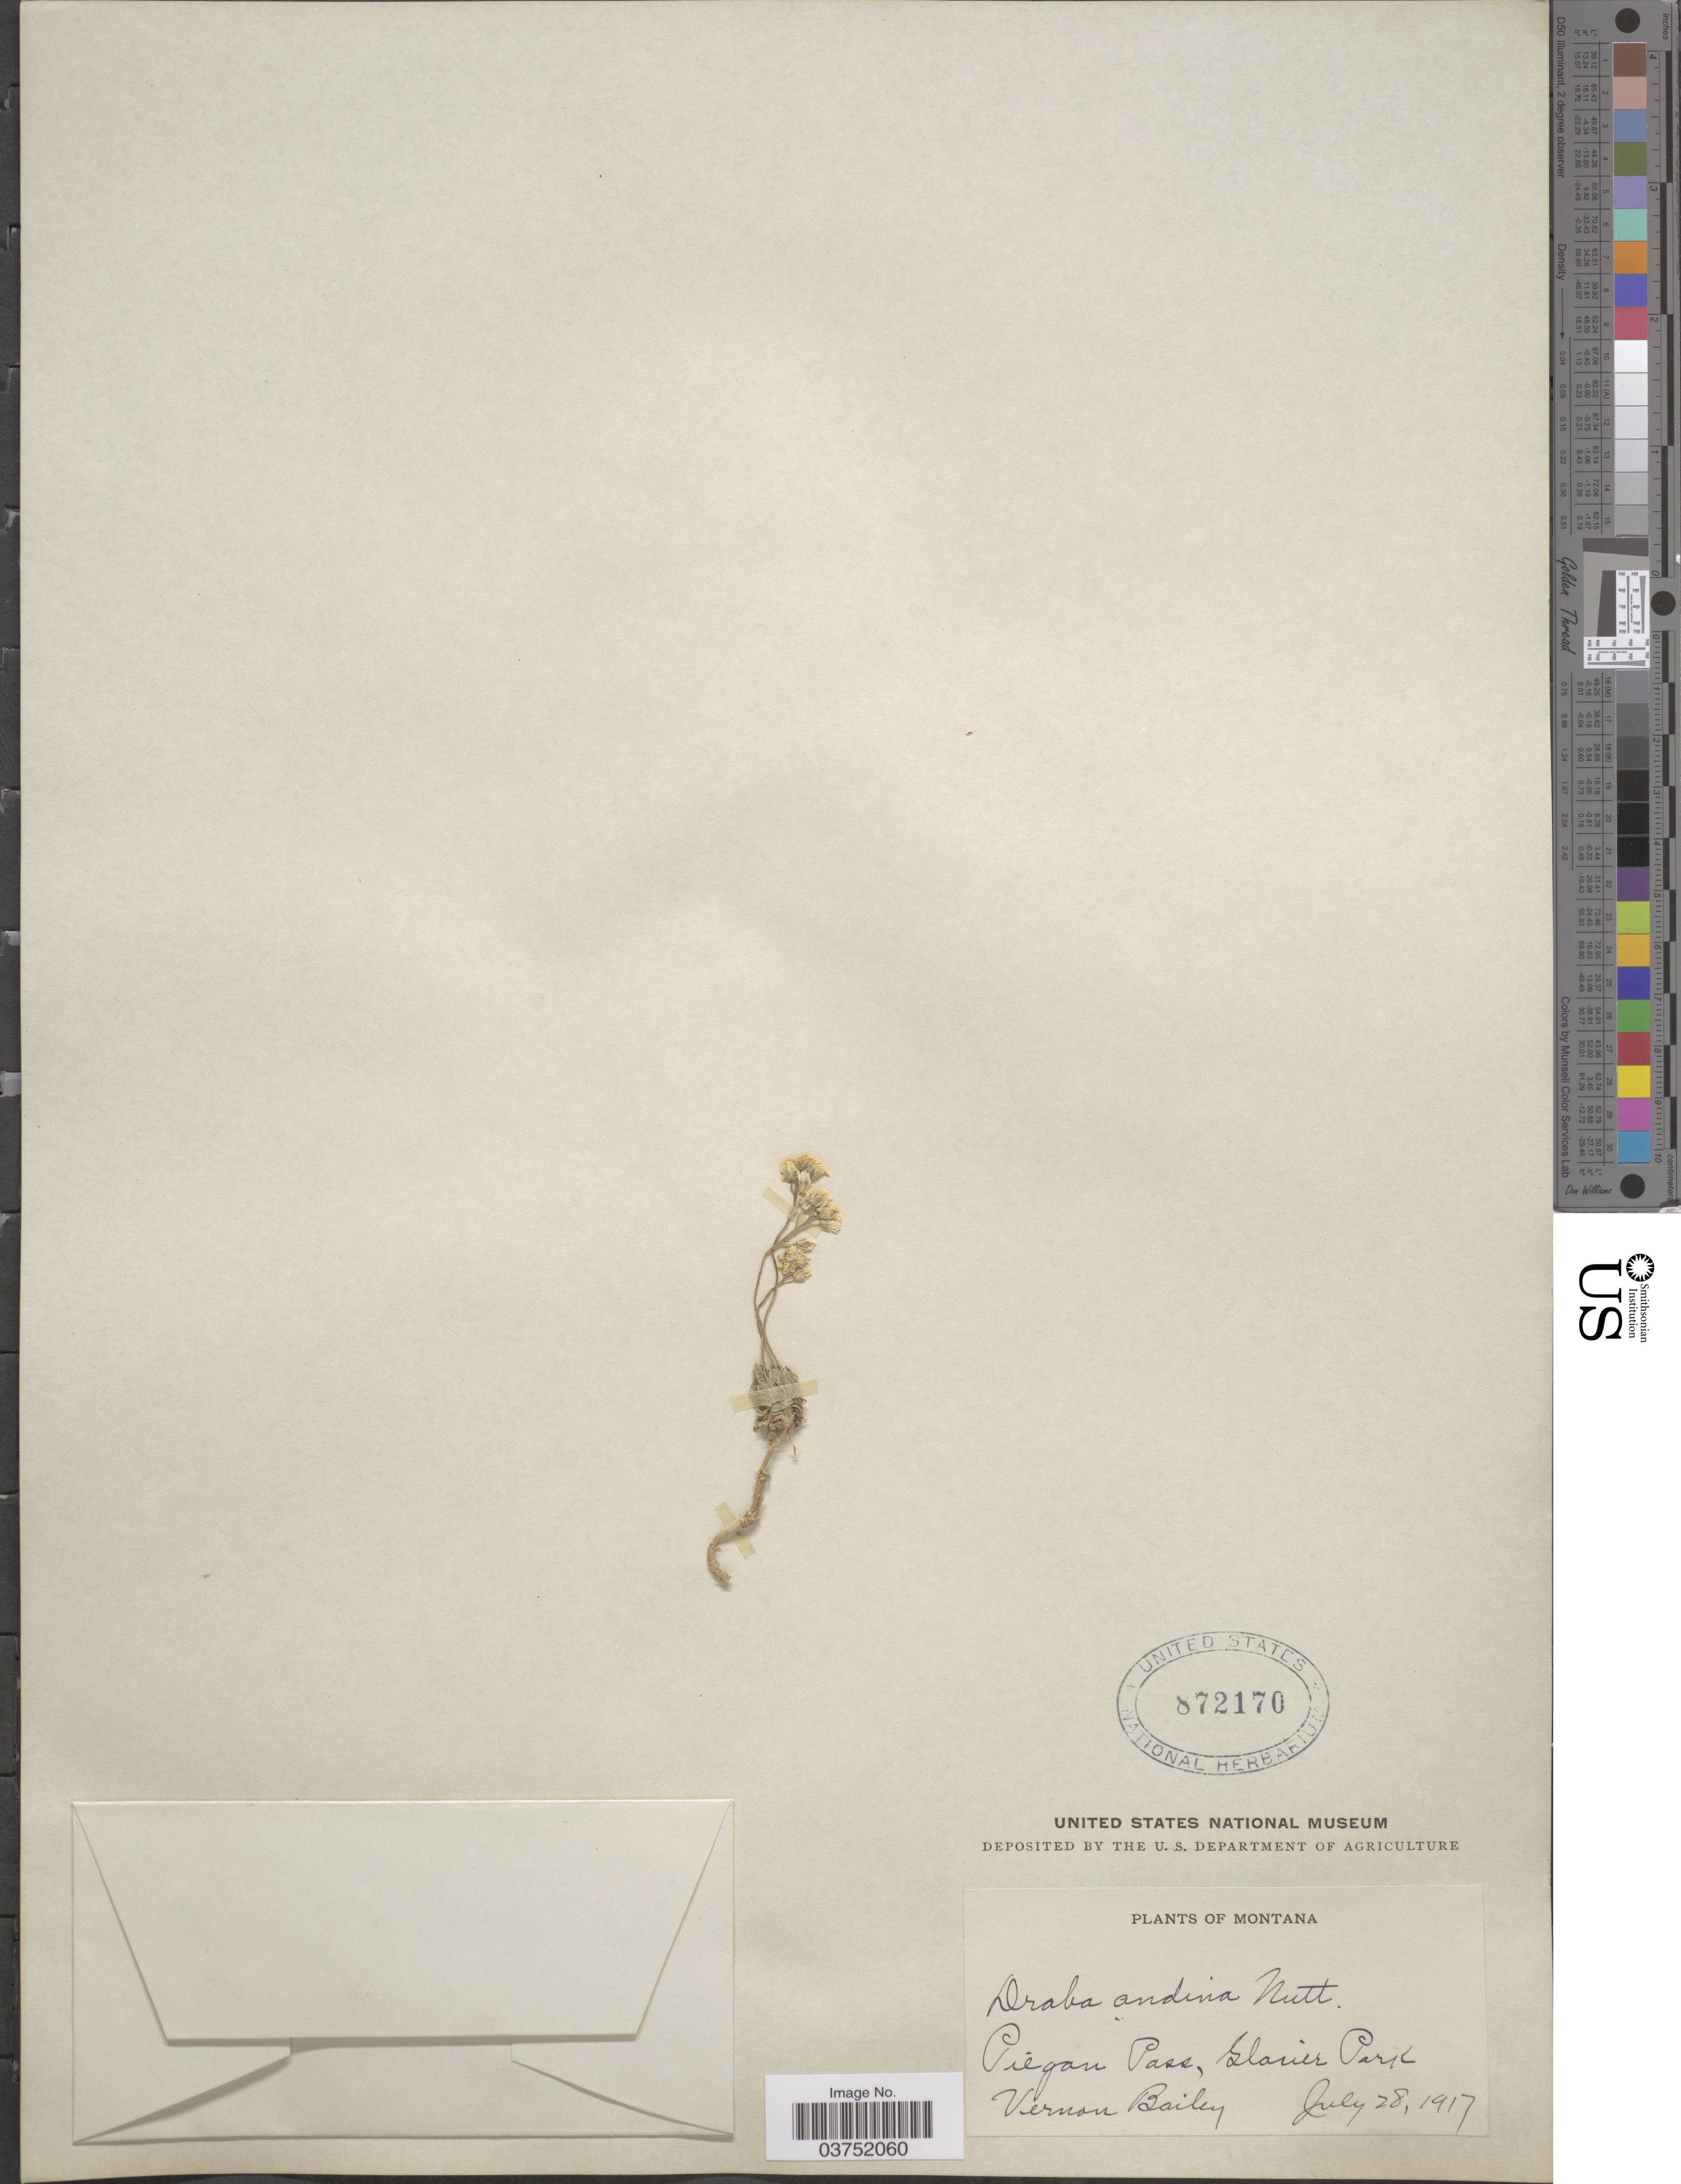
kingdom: Plantae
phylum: Tracheophyta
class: Magnoliopsida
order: Brassicales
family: Brassicaceae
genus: Draba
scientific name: Draba oligosperma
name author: Hook.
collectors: V. O. Bailey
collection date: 1917-07-28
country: United States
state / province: Montana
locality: Piegan Pass, Glacier Park.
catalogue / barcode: US 872170